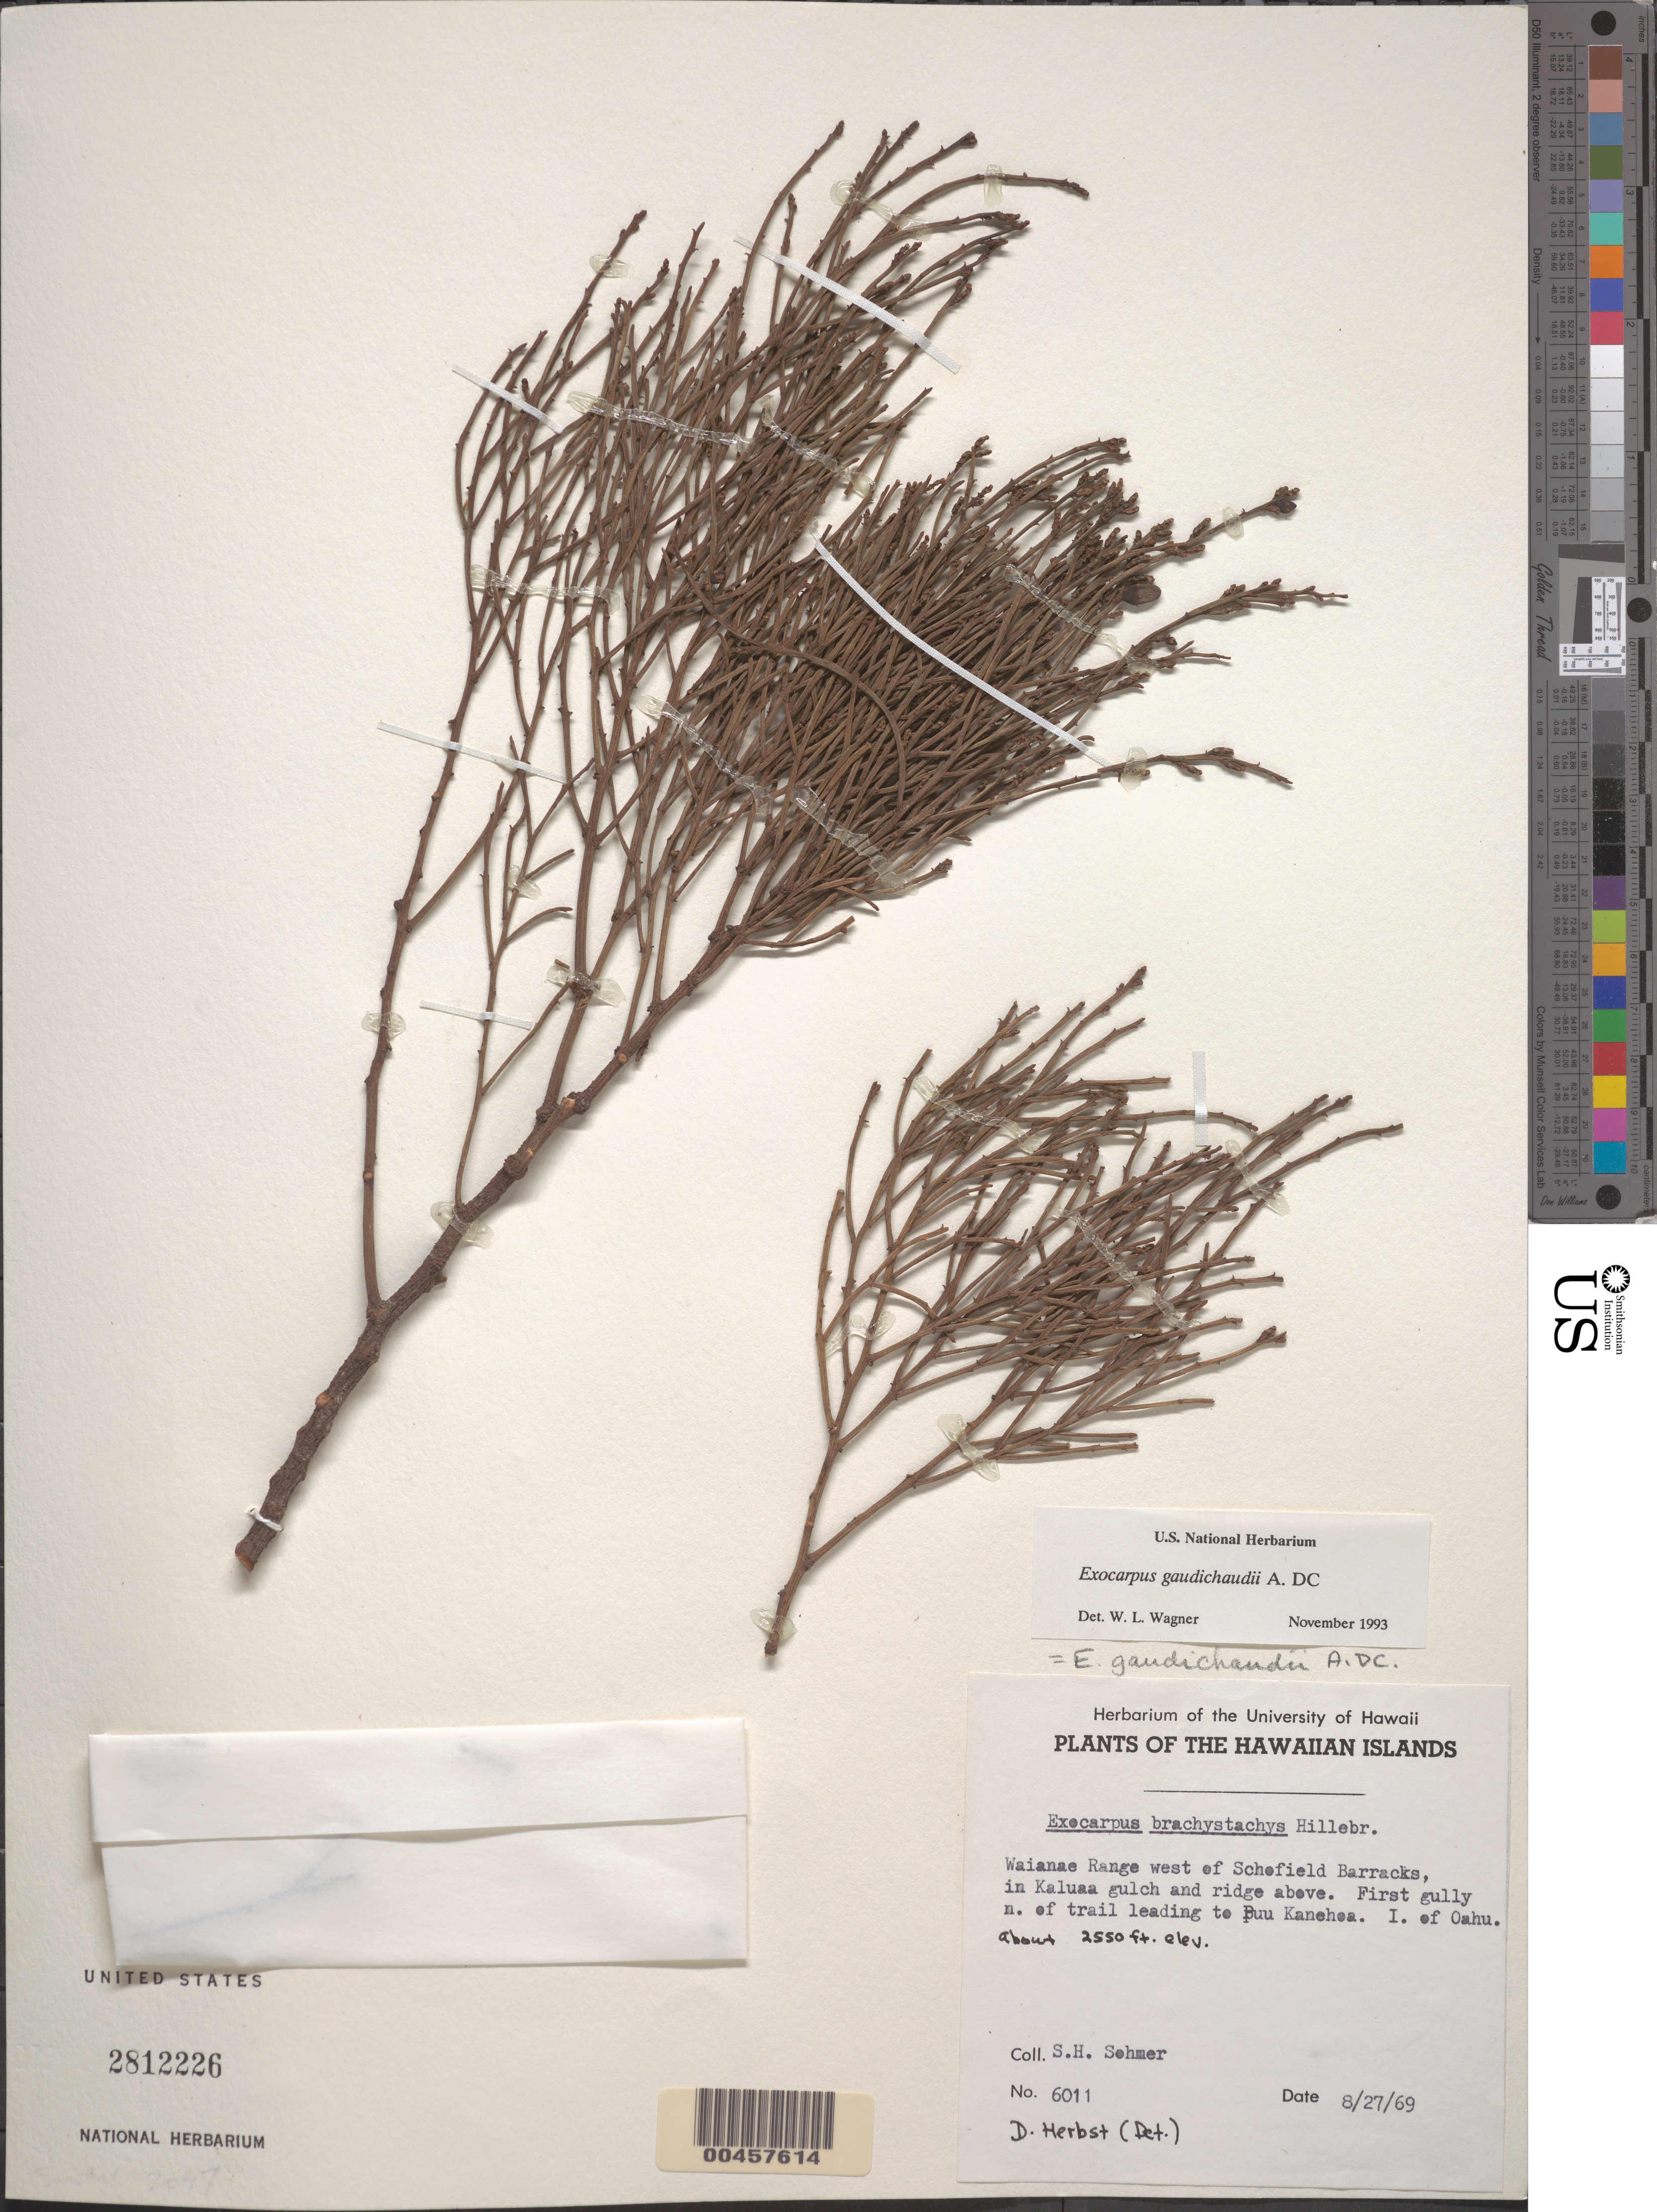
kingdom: Plantae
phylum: Tracheophyta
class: Magnoliopsida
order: Santalales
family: Santalaceae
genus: Exocarpos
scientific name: Exocarpos gaudichaudii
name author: A. DC.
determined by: Wagner, W. L., (BOT), Smithsonian Institution - National Museum of Natural History (UNITED STATES)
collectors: S. H. Sohmer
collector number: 6011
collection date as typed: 27 Aug 1969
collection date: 1969-08-27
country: United States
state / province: Hawaii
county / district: Honolulu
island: Oahu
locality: Waianae Range W of Schofield Barracks, in Kaluaa gulch and ridge above, 1st gully N of trail leading to Puu Kanehoa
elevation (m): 777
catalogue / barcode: US 2812226